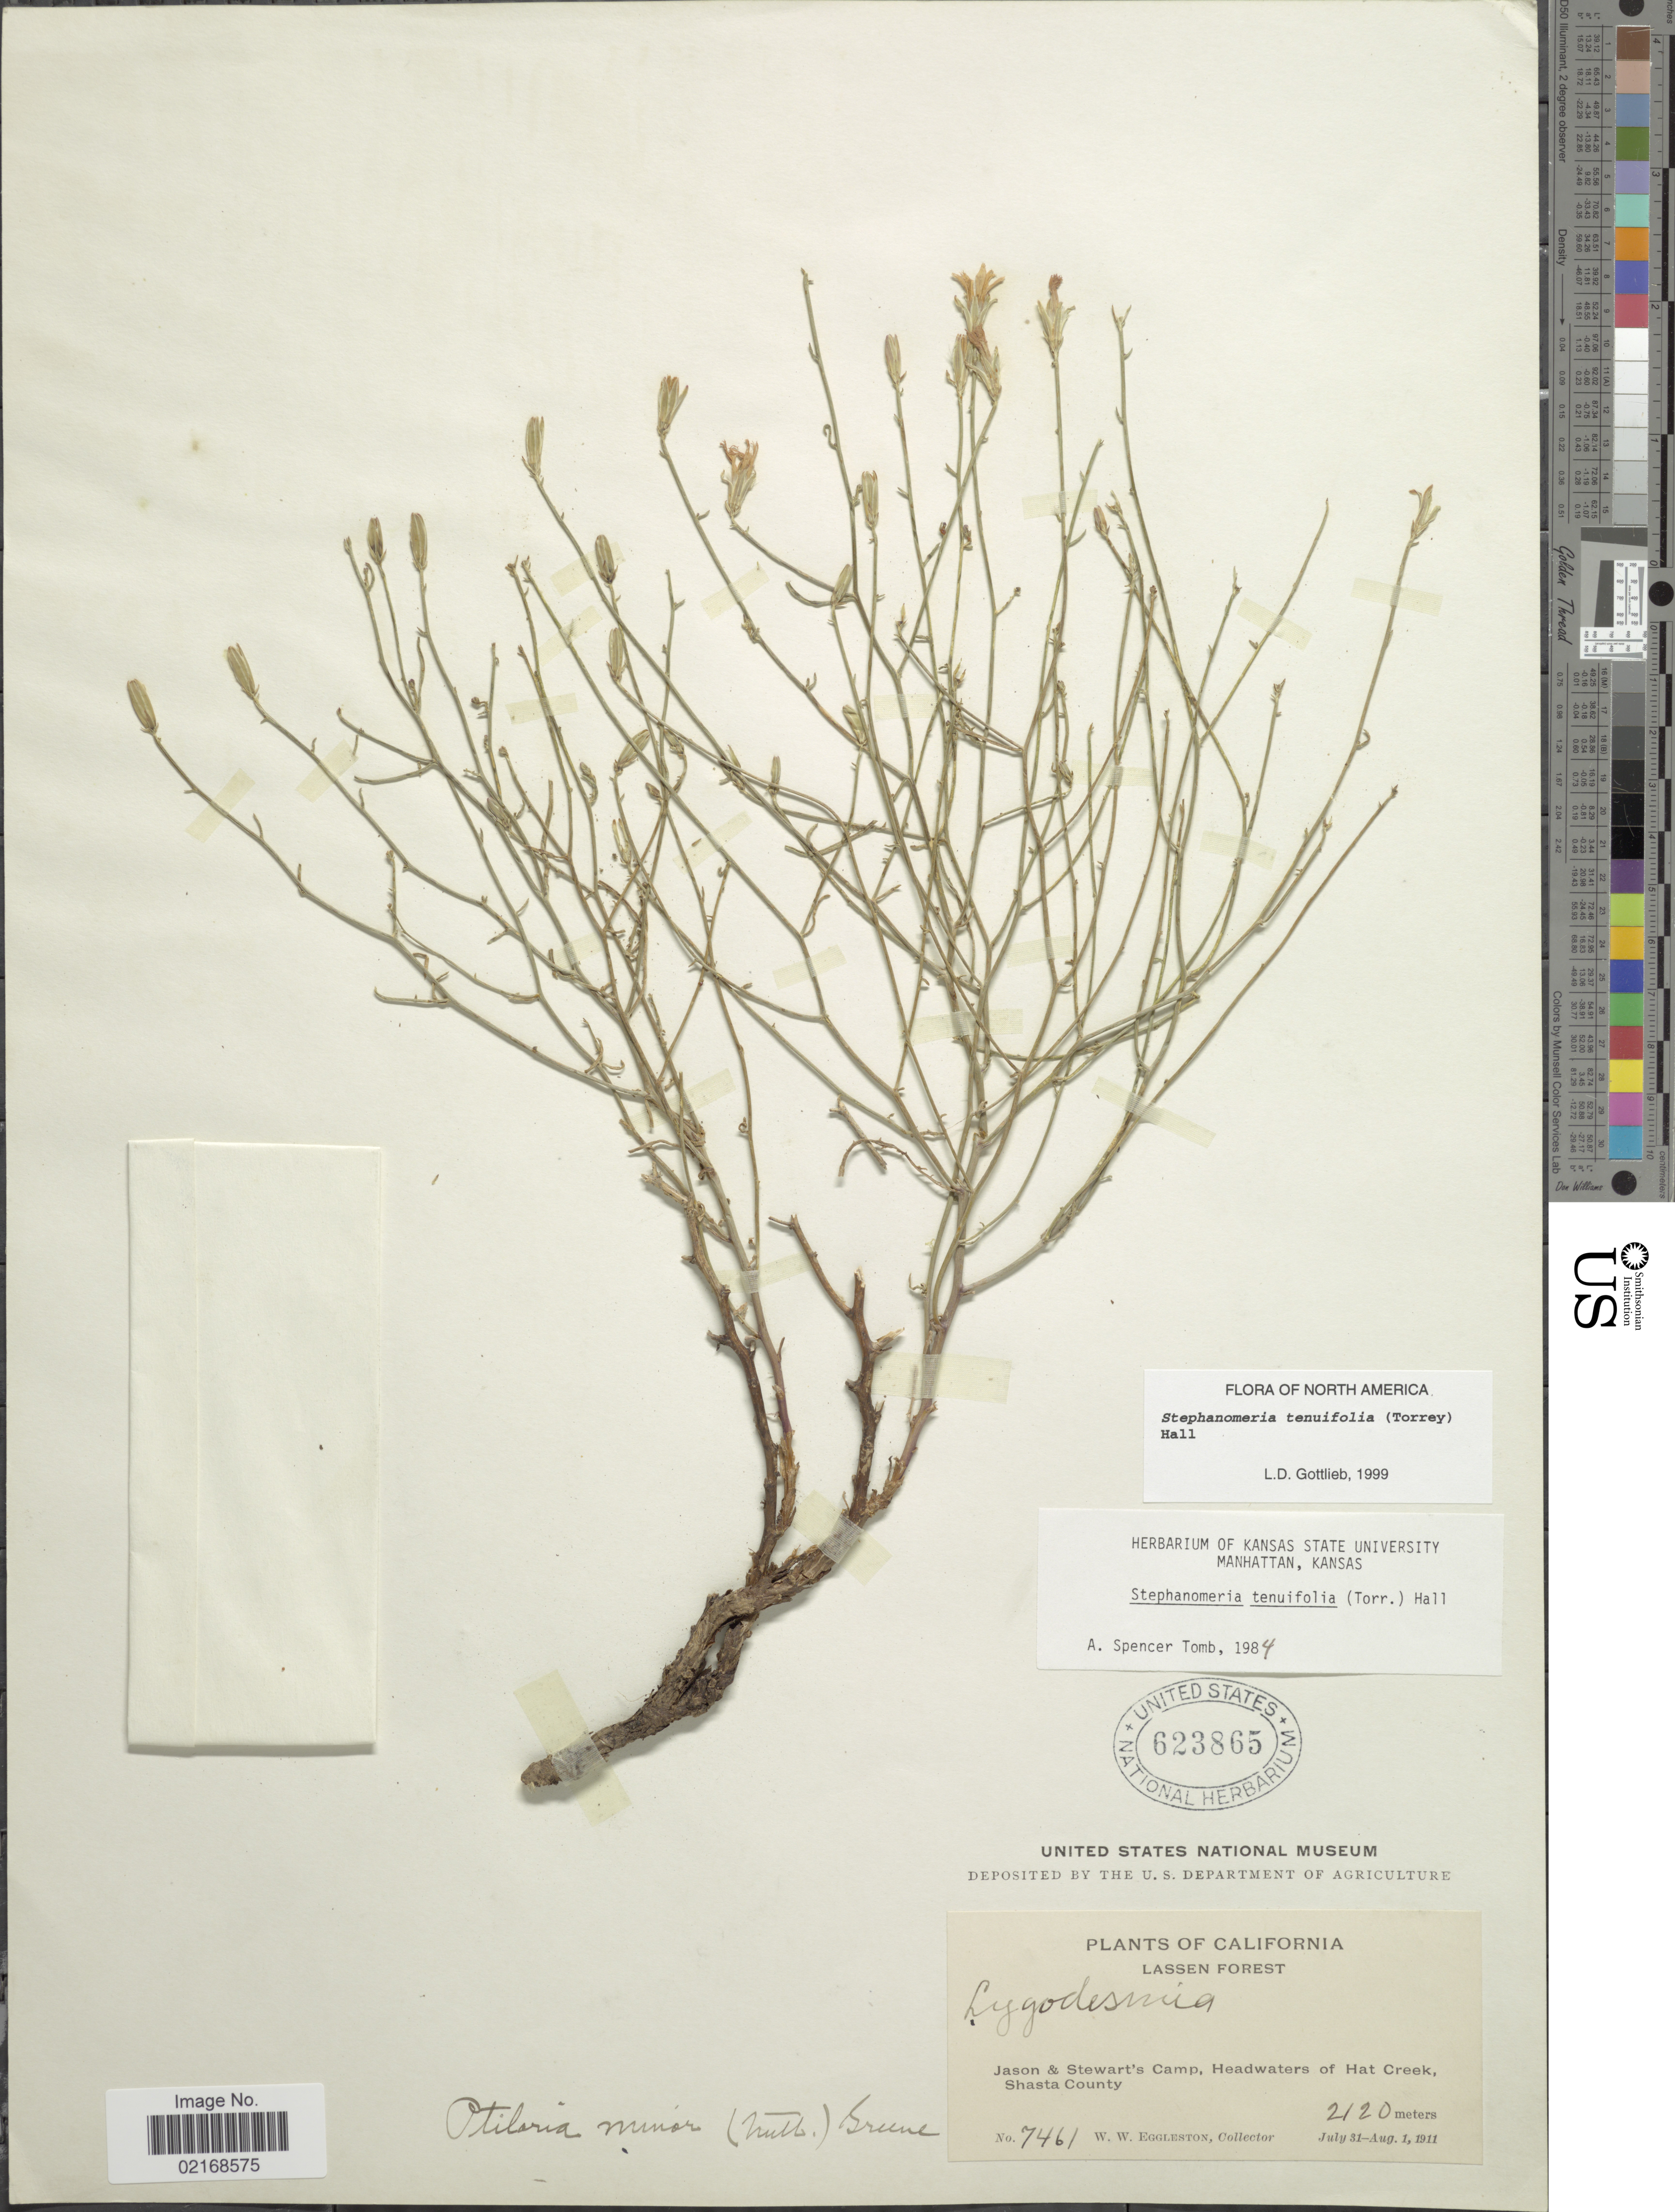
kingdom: Plantae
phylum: Tracheophyta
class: Magnoliopsida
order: Asterales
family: Asteraceae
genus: Stephanomeria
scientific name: Stephanomeria tenuifolia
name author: (Torr.) H.M. Hall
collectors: W. W. Eggleston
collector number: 7461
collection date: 1911-07-31/1911-08-01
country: United States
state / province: California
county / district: Shasta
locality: Lassen Forest, Jason & Stewart's Camp, Headwaters of Hat Creek, Shasta County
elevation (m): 2120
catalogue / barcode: US 623865